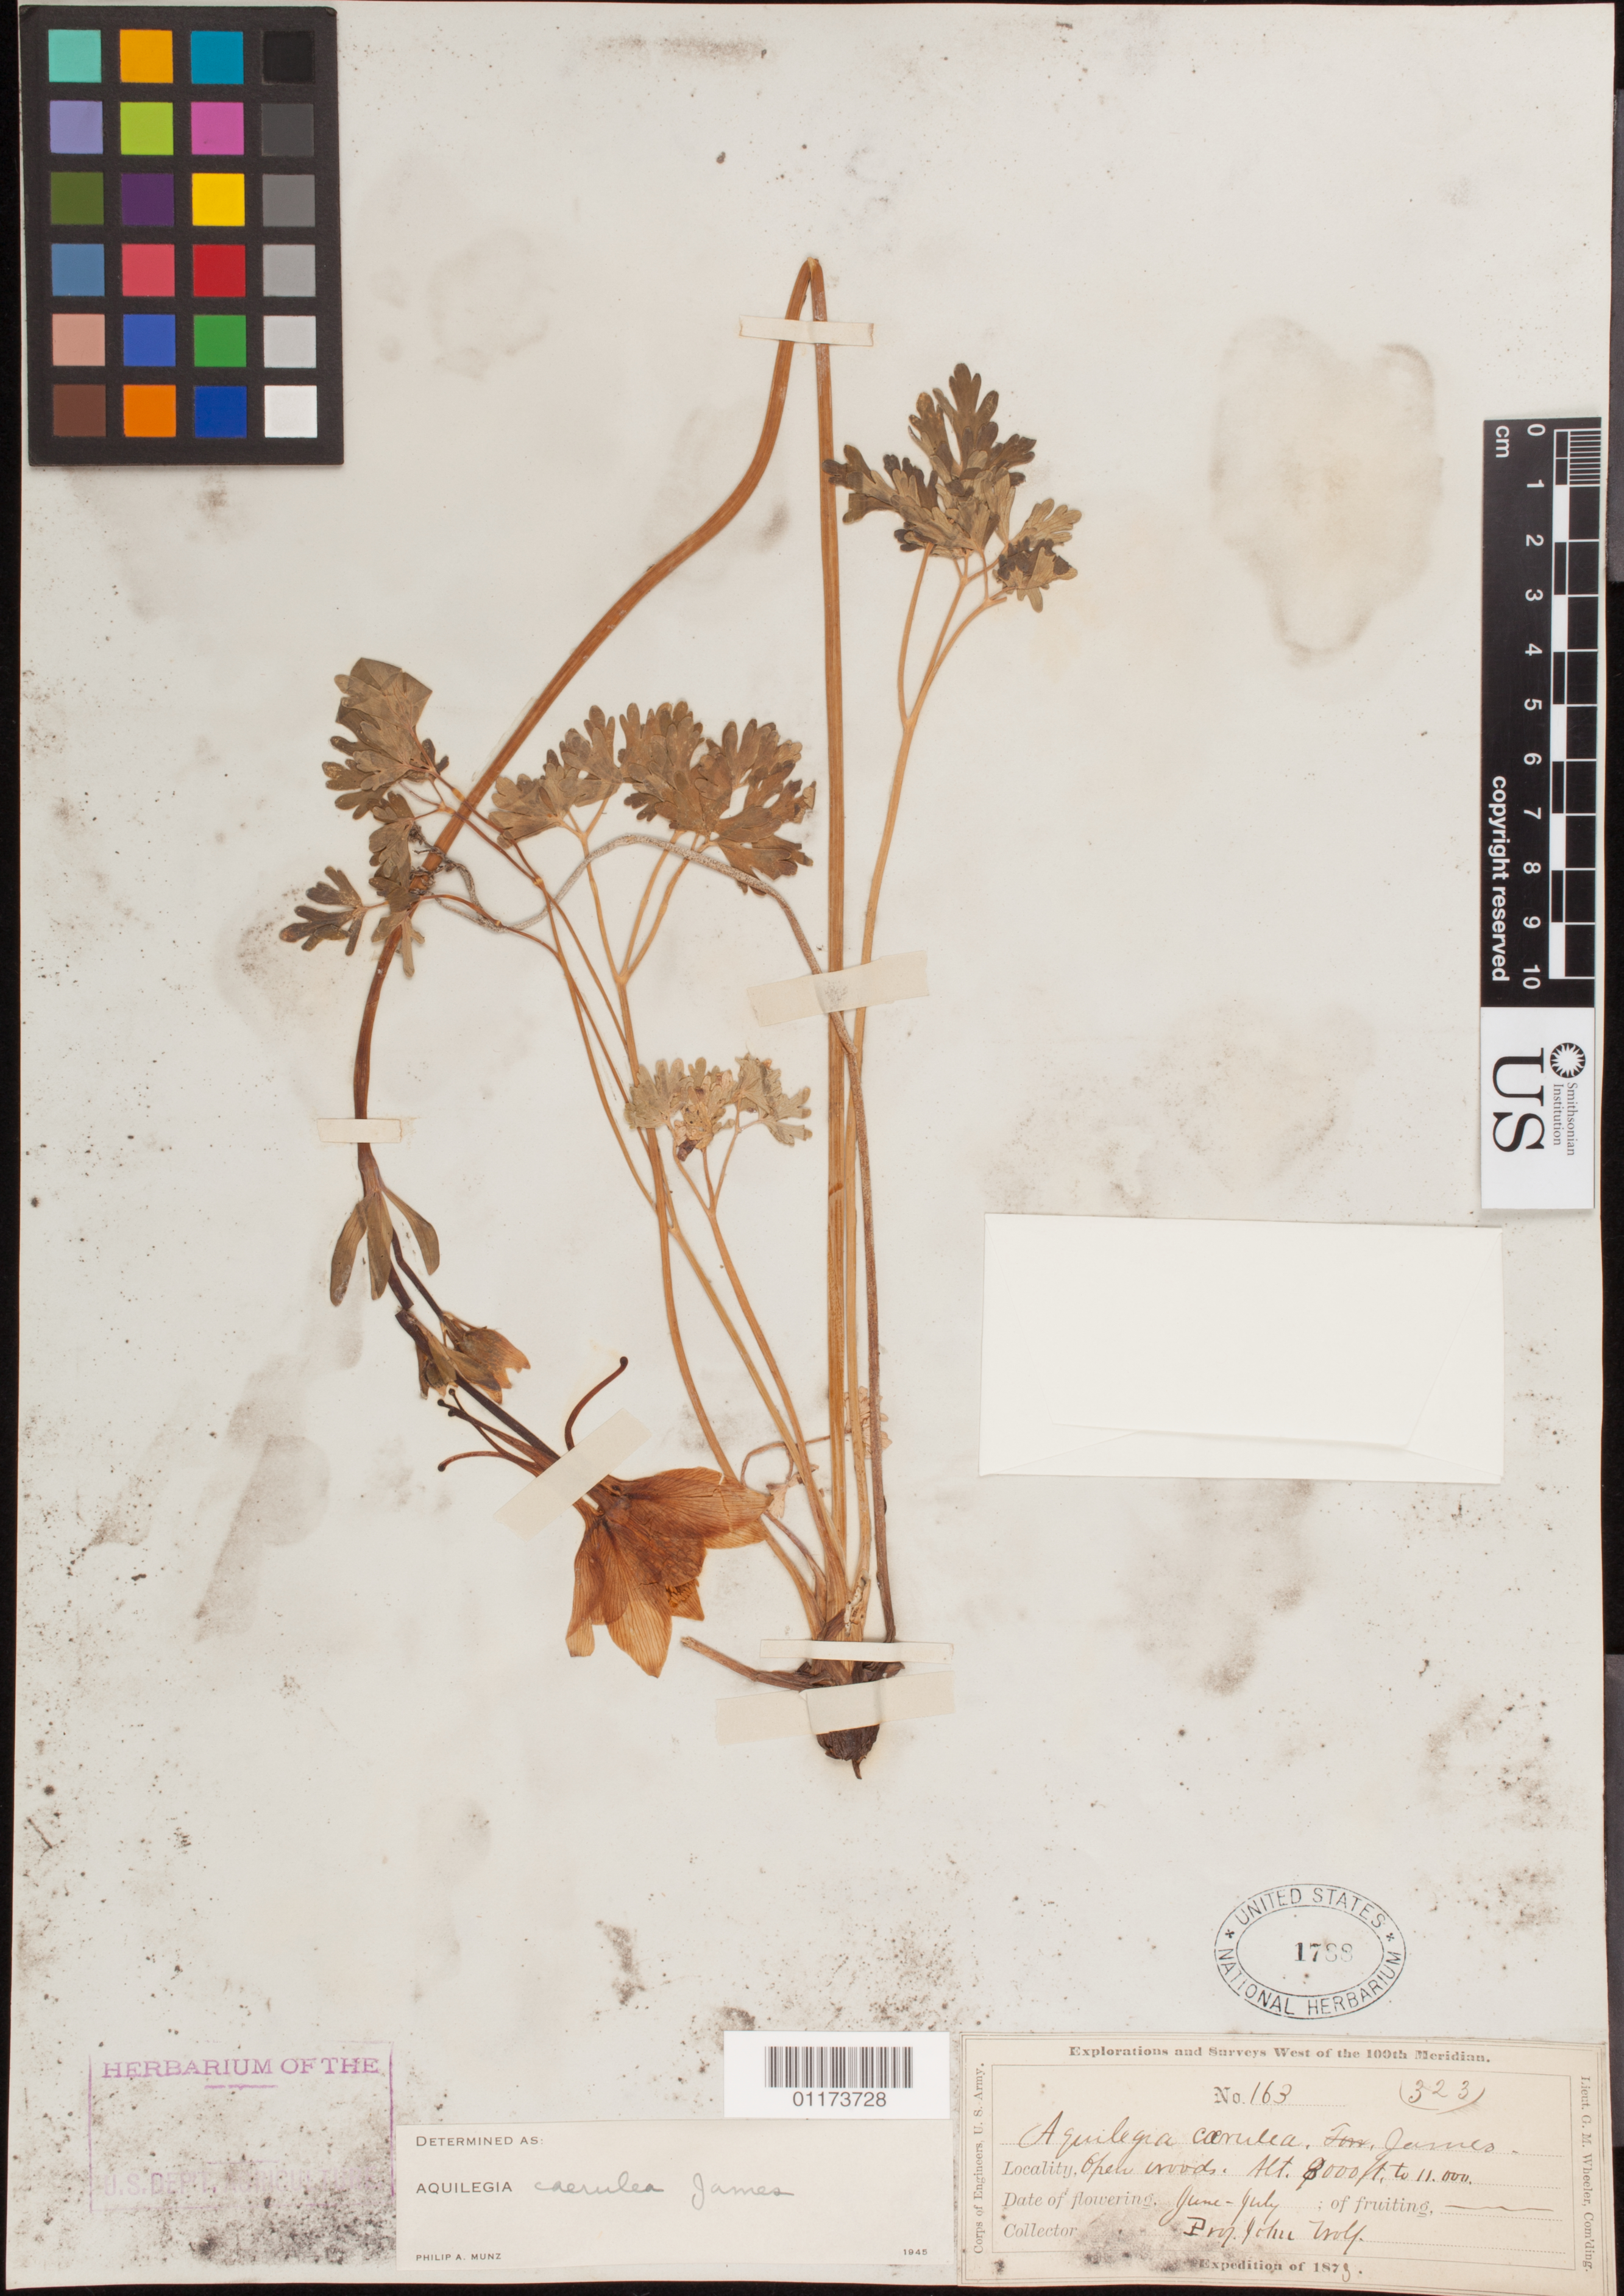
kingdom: Plantae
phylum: Tracheophyta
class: Magnoliopsida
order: Ranunculales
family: Ranunculaceae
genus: Aquilegia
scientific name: Aquilegia caerulea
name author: M.E. Jones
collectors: J. Wolf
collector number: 163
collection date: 1873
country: United States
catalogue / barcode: US 1788